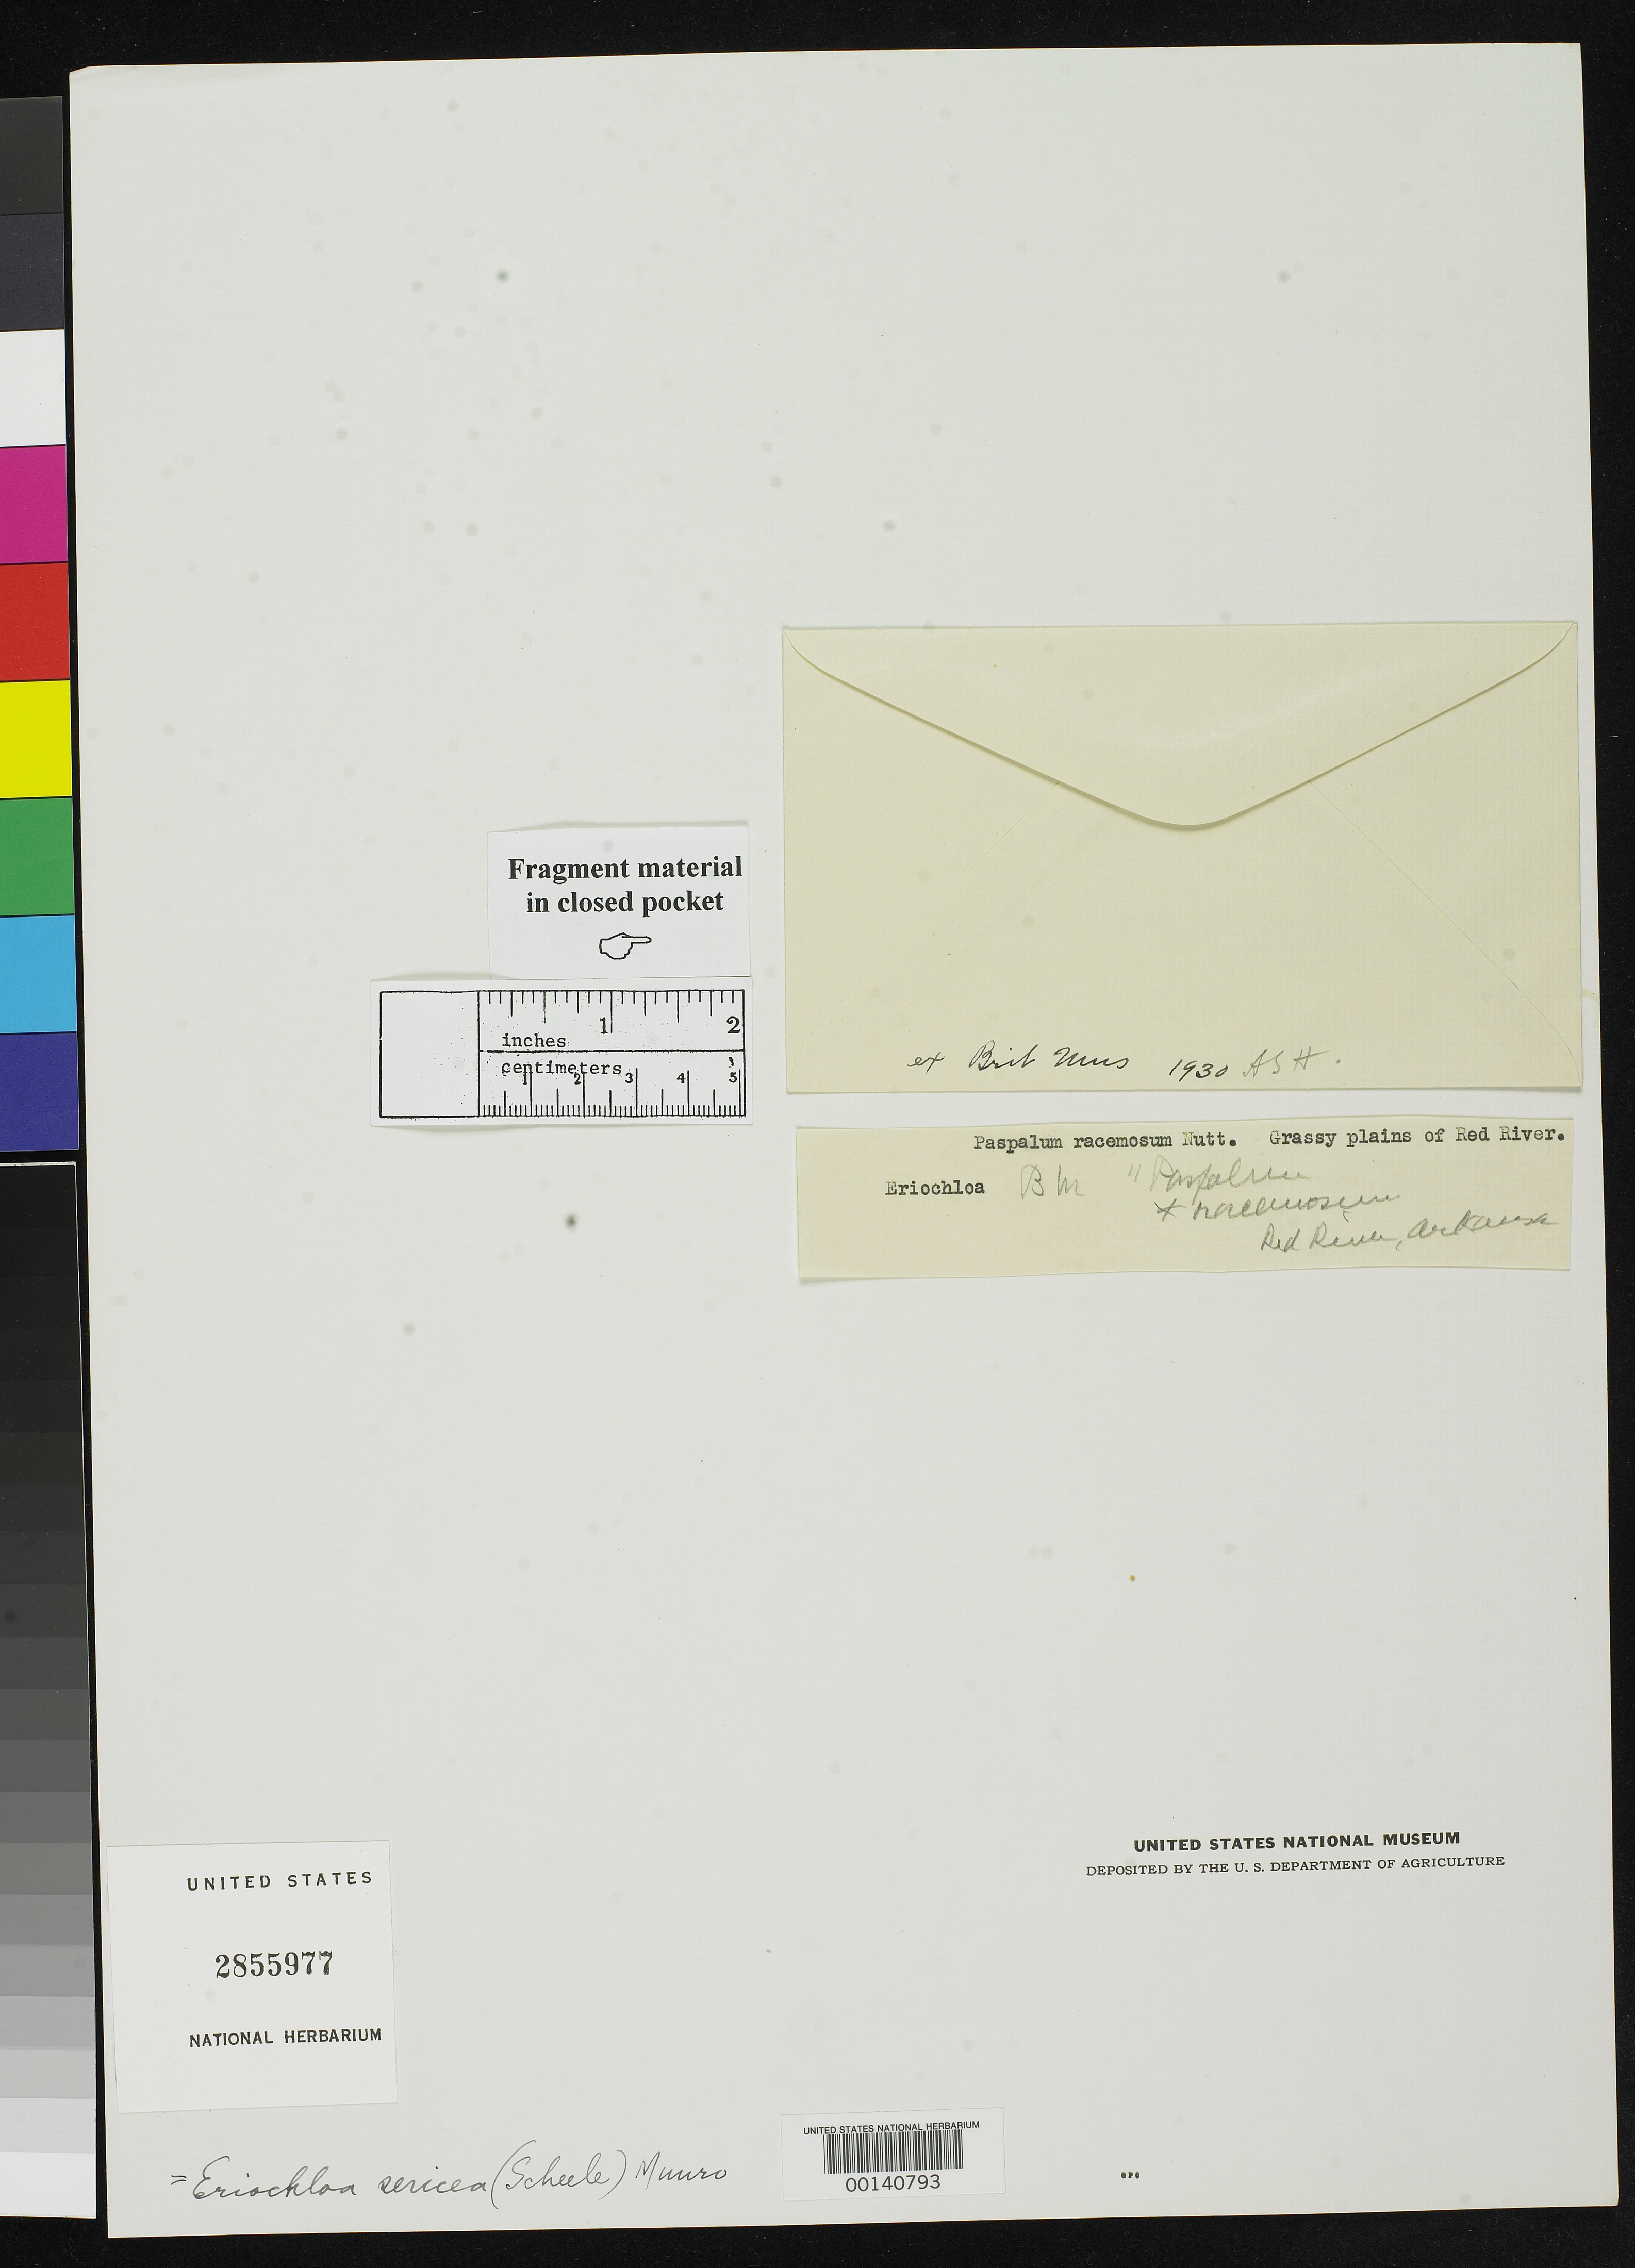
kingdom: Plantae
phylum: Tracheophyta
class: Liliopsida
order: Poales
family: Poaceae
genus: Paspalum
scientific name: Paspalum racemosum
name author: Nutt.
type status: Type Fragment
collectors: T. Nuttall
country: United States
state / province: Texas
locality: Red River.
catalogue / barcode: US 2855977